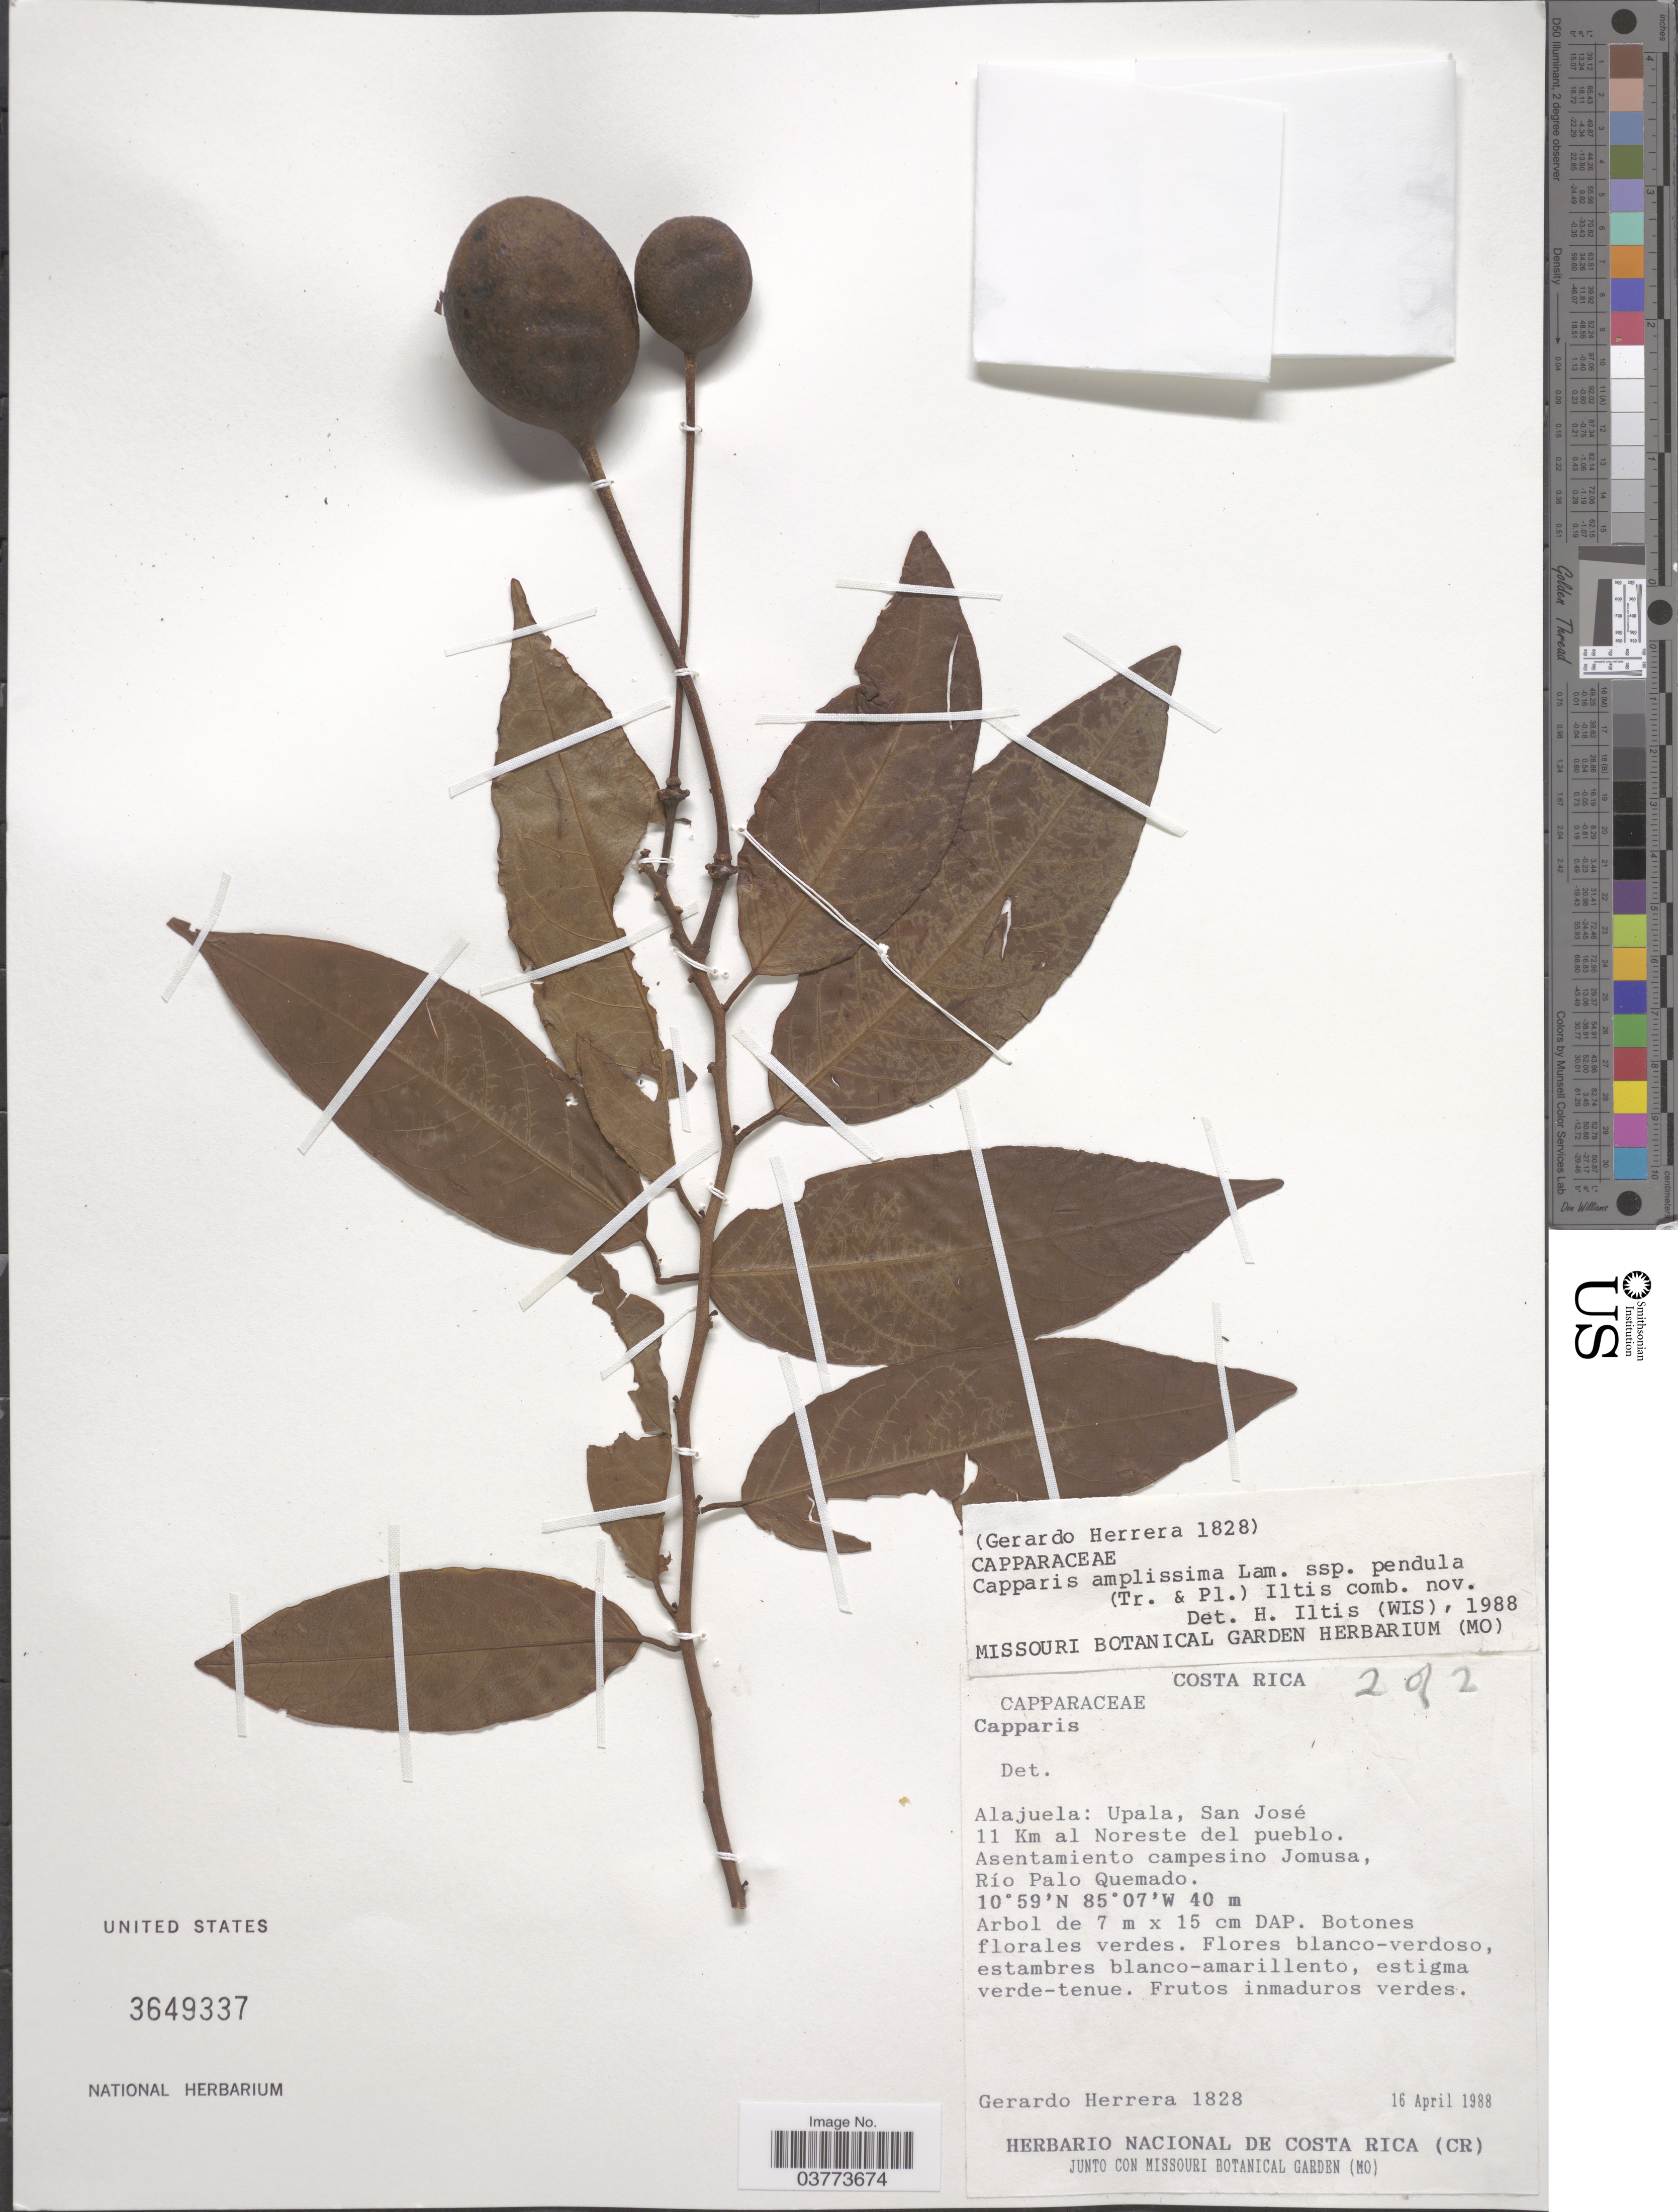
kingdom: Plantae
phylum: Tracheophyta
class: Magnoliopsida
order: Brassicales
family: Capparaceae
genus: Cynophalla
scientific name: Cynophalla amplissima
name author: (Lam.) Iltis & Cornejo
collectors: G. Herrera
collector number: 1828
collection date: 1988-04-16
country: Costa Rica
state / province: Alajuela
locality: Upala, San José 11 Km al Noreste del pueblo. Asentamiento campesino Jomusa, Río Palo Quemado.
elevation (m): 40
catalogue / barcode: US 3649337